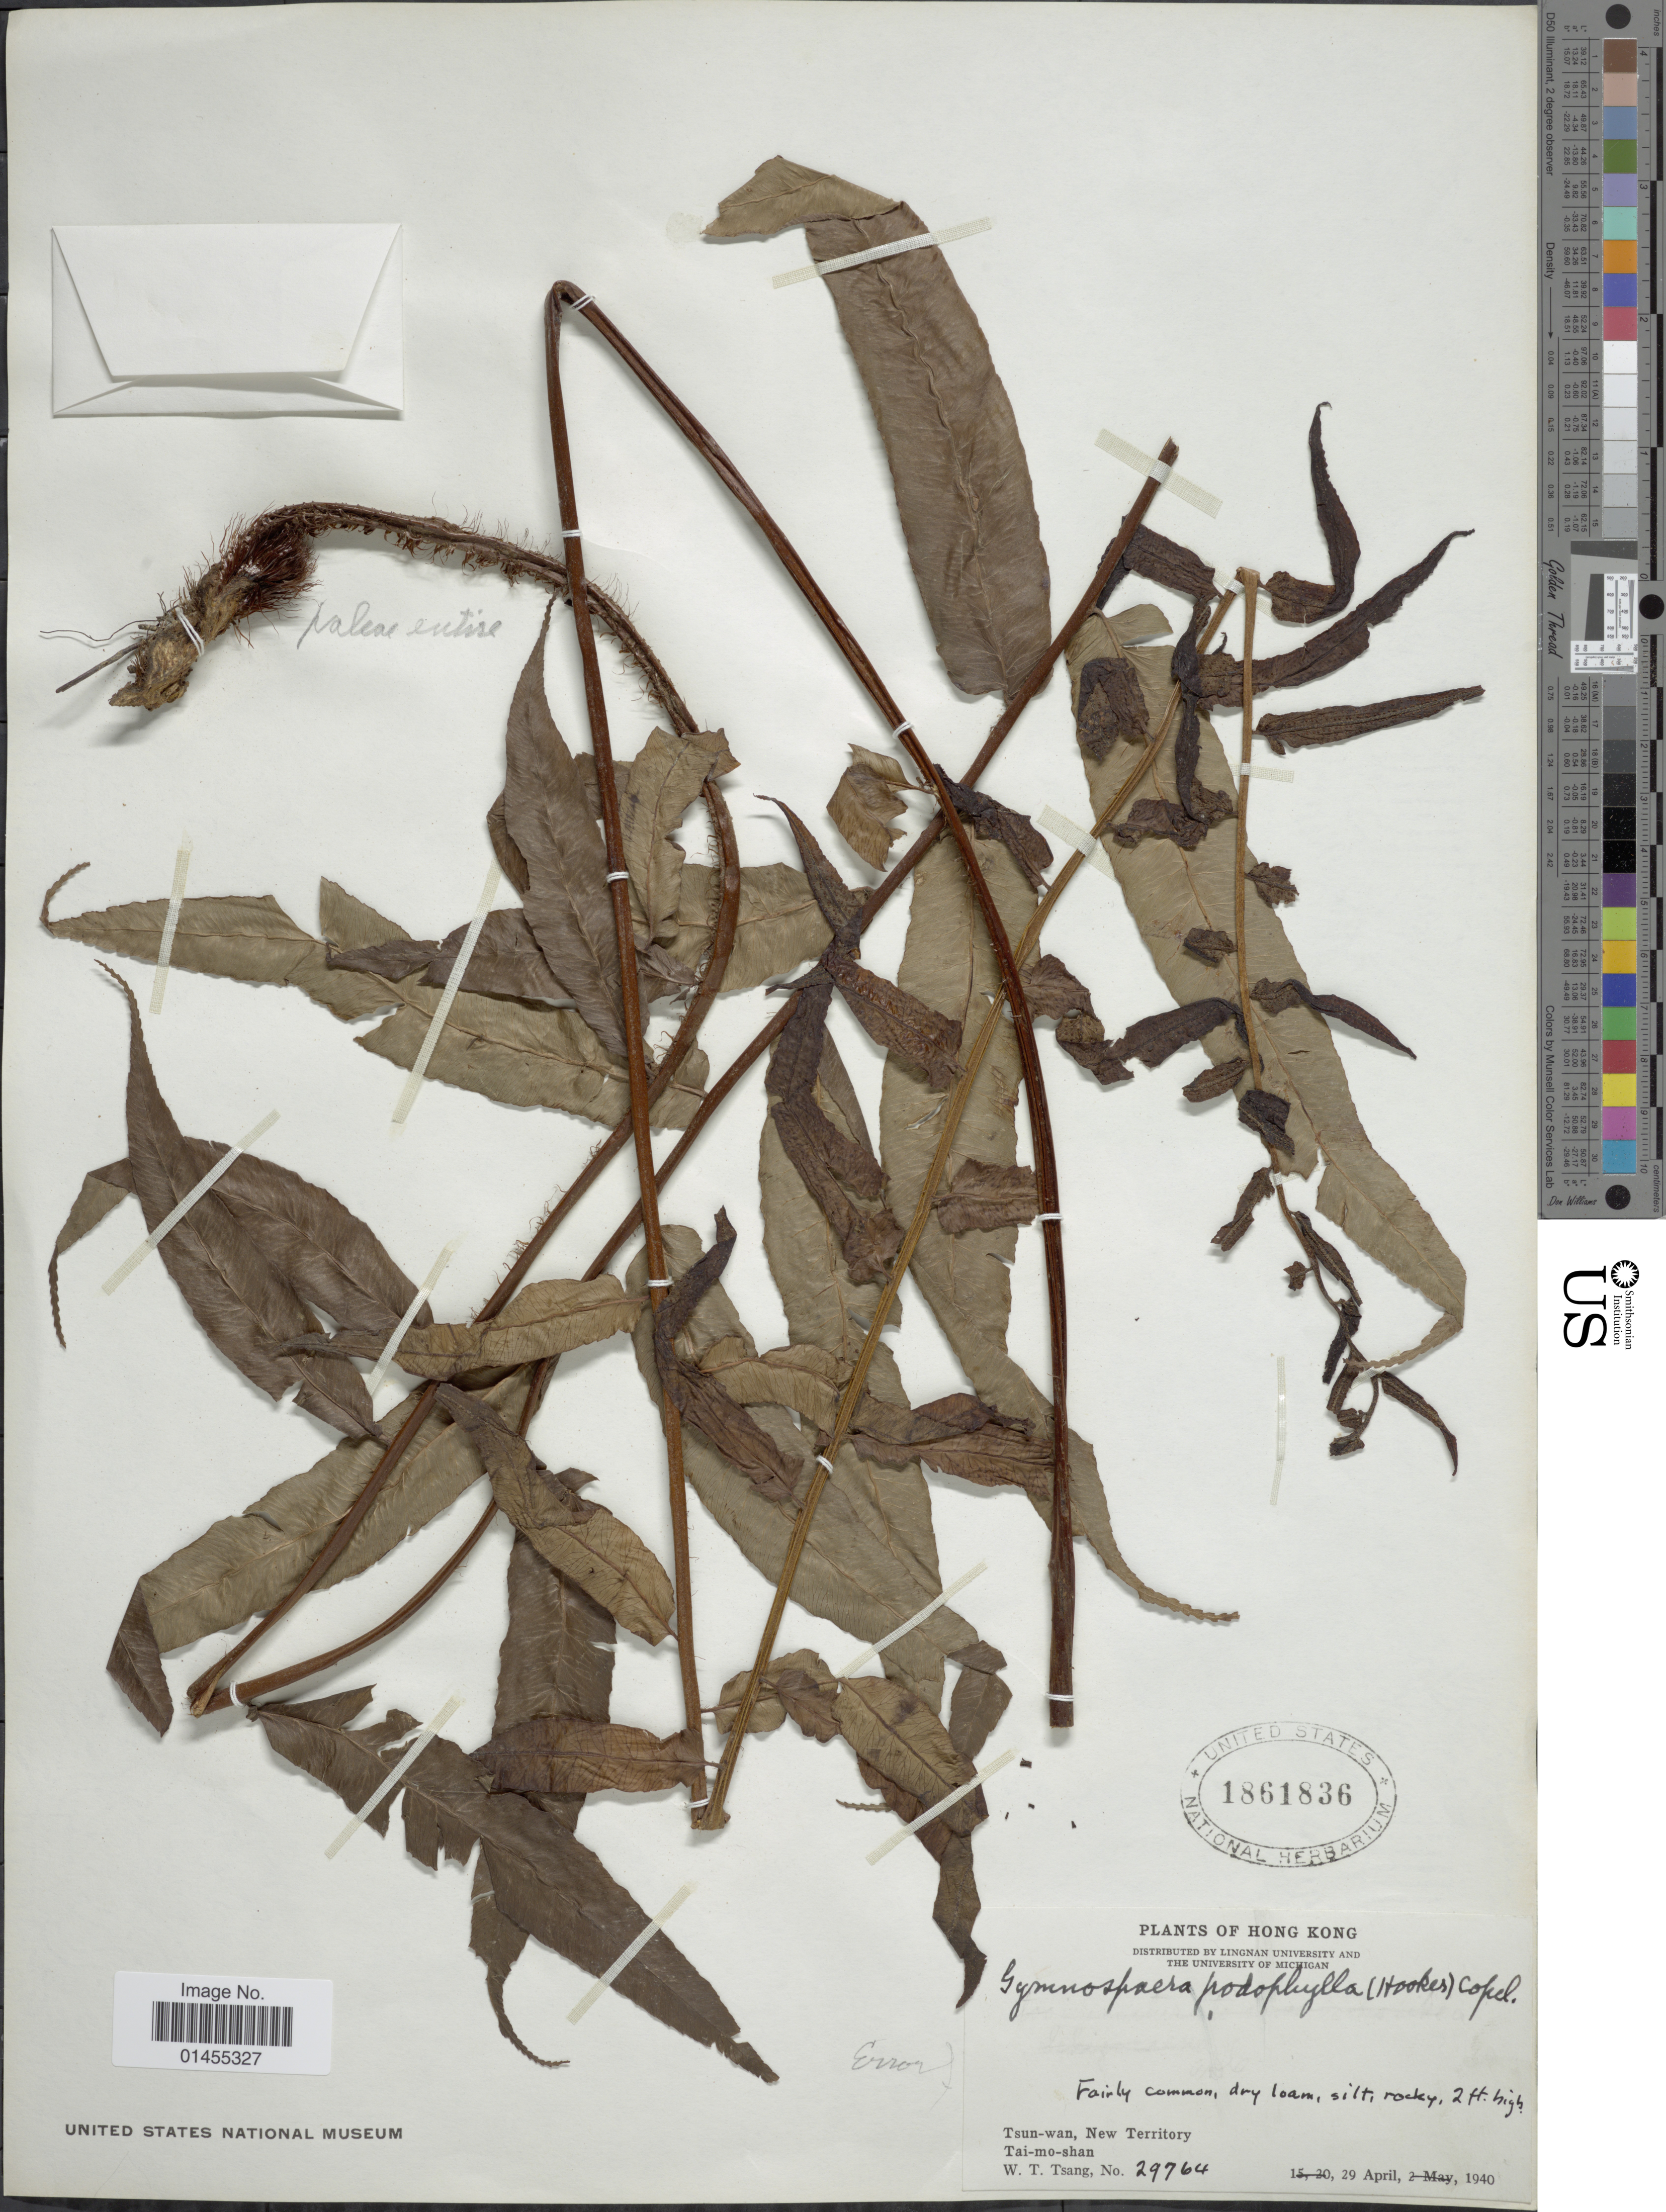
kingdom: Plantae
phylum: Tracheophyta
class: Polypodiopsida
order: Cyatheales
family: Cyatheaceae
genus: Alsophila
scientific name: Alsophila podophylla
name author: Hook.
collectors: W. T. Tsang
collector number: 29764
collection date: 1940-04-29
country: China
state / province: Hong Kong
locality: Tsun-wan, New Territory, Tai-mo-shan.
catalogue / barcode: US 1861836